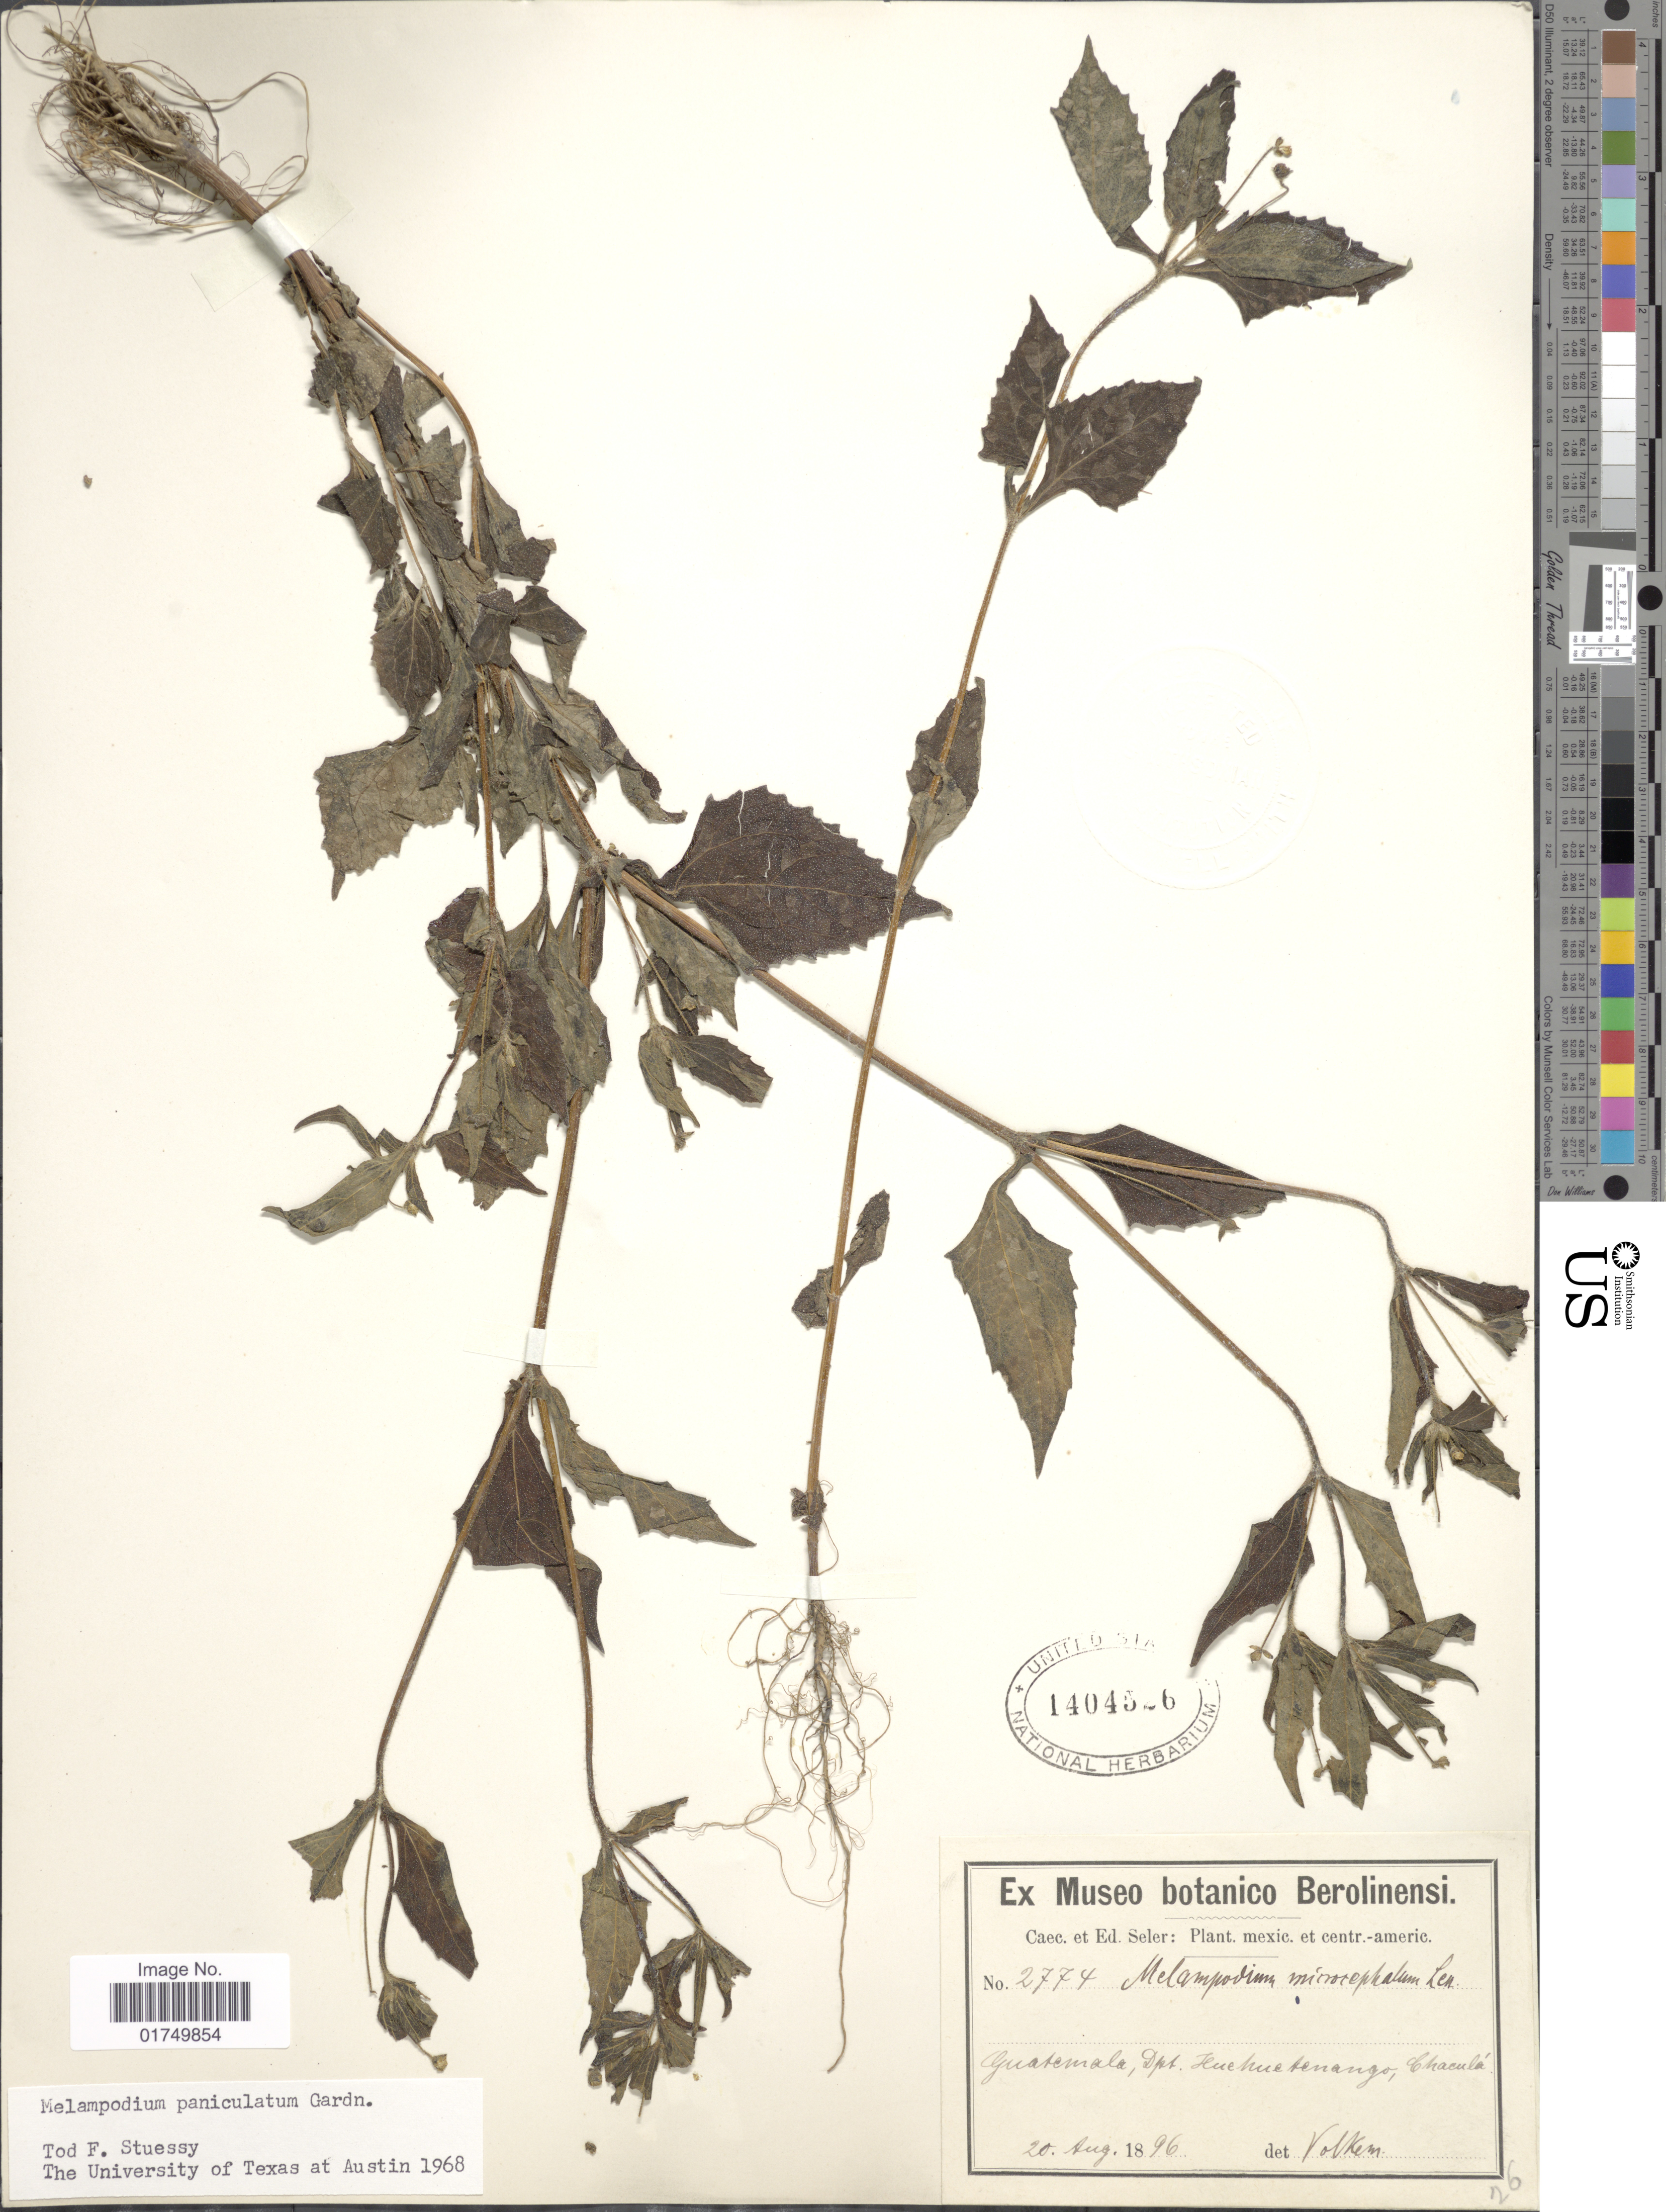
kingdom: Plantae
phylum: Tracheophyta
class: Magnoliopsida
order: Asterales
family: Asteraceae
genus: Melampodium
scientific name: Melampodium paniculatum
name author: Gardner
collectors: ex Caec. et Ed Seler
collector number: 2774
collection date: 1896-08-20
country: Guatemala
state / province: Huehuetenango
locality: Chaculá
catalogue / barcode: US 1404526